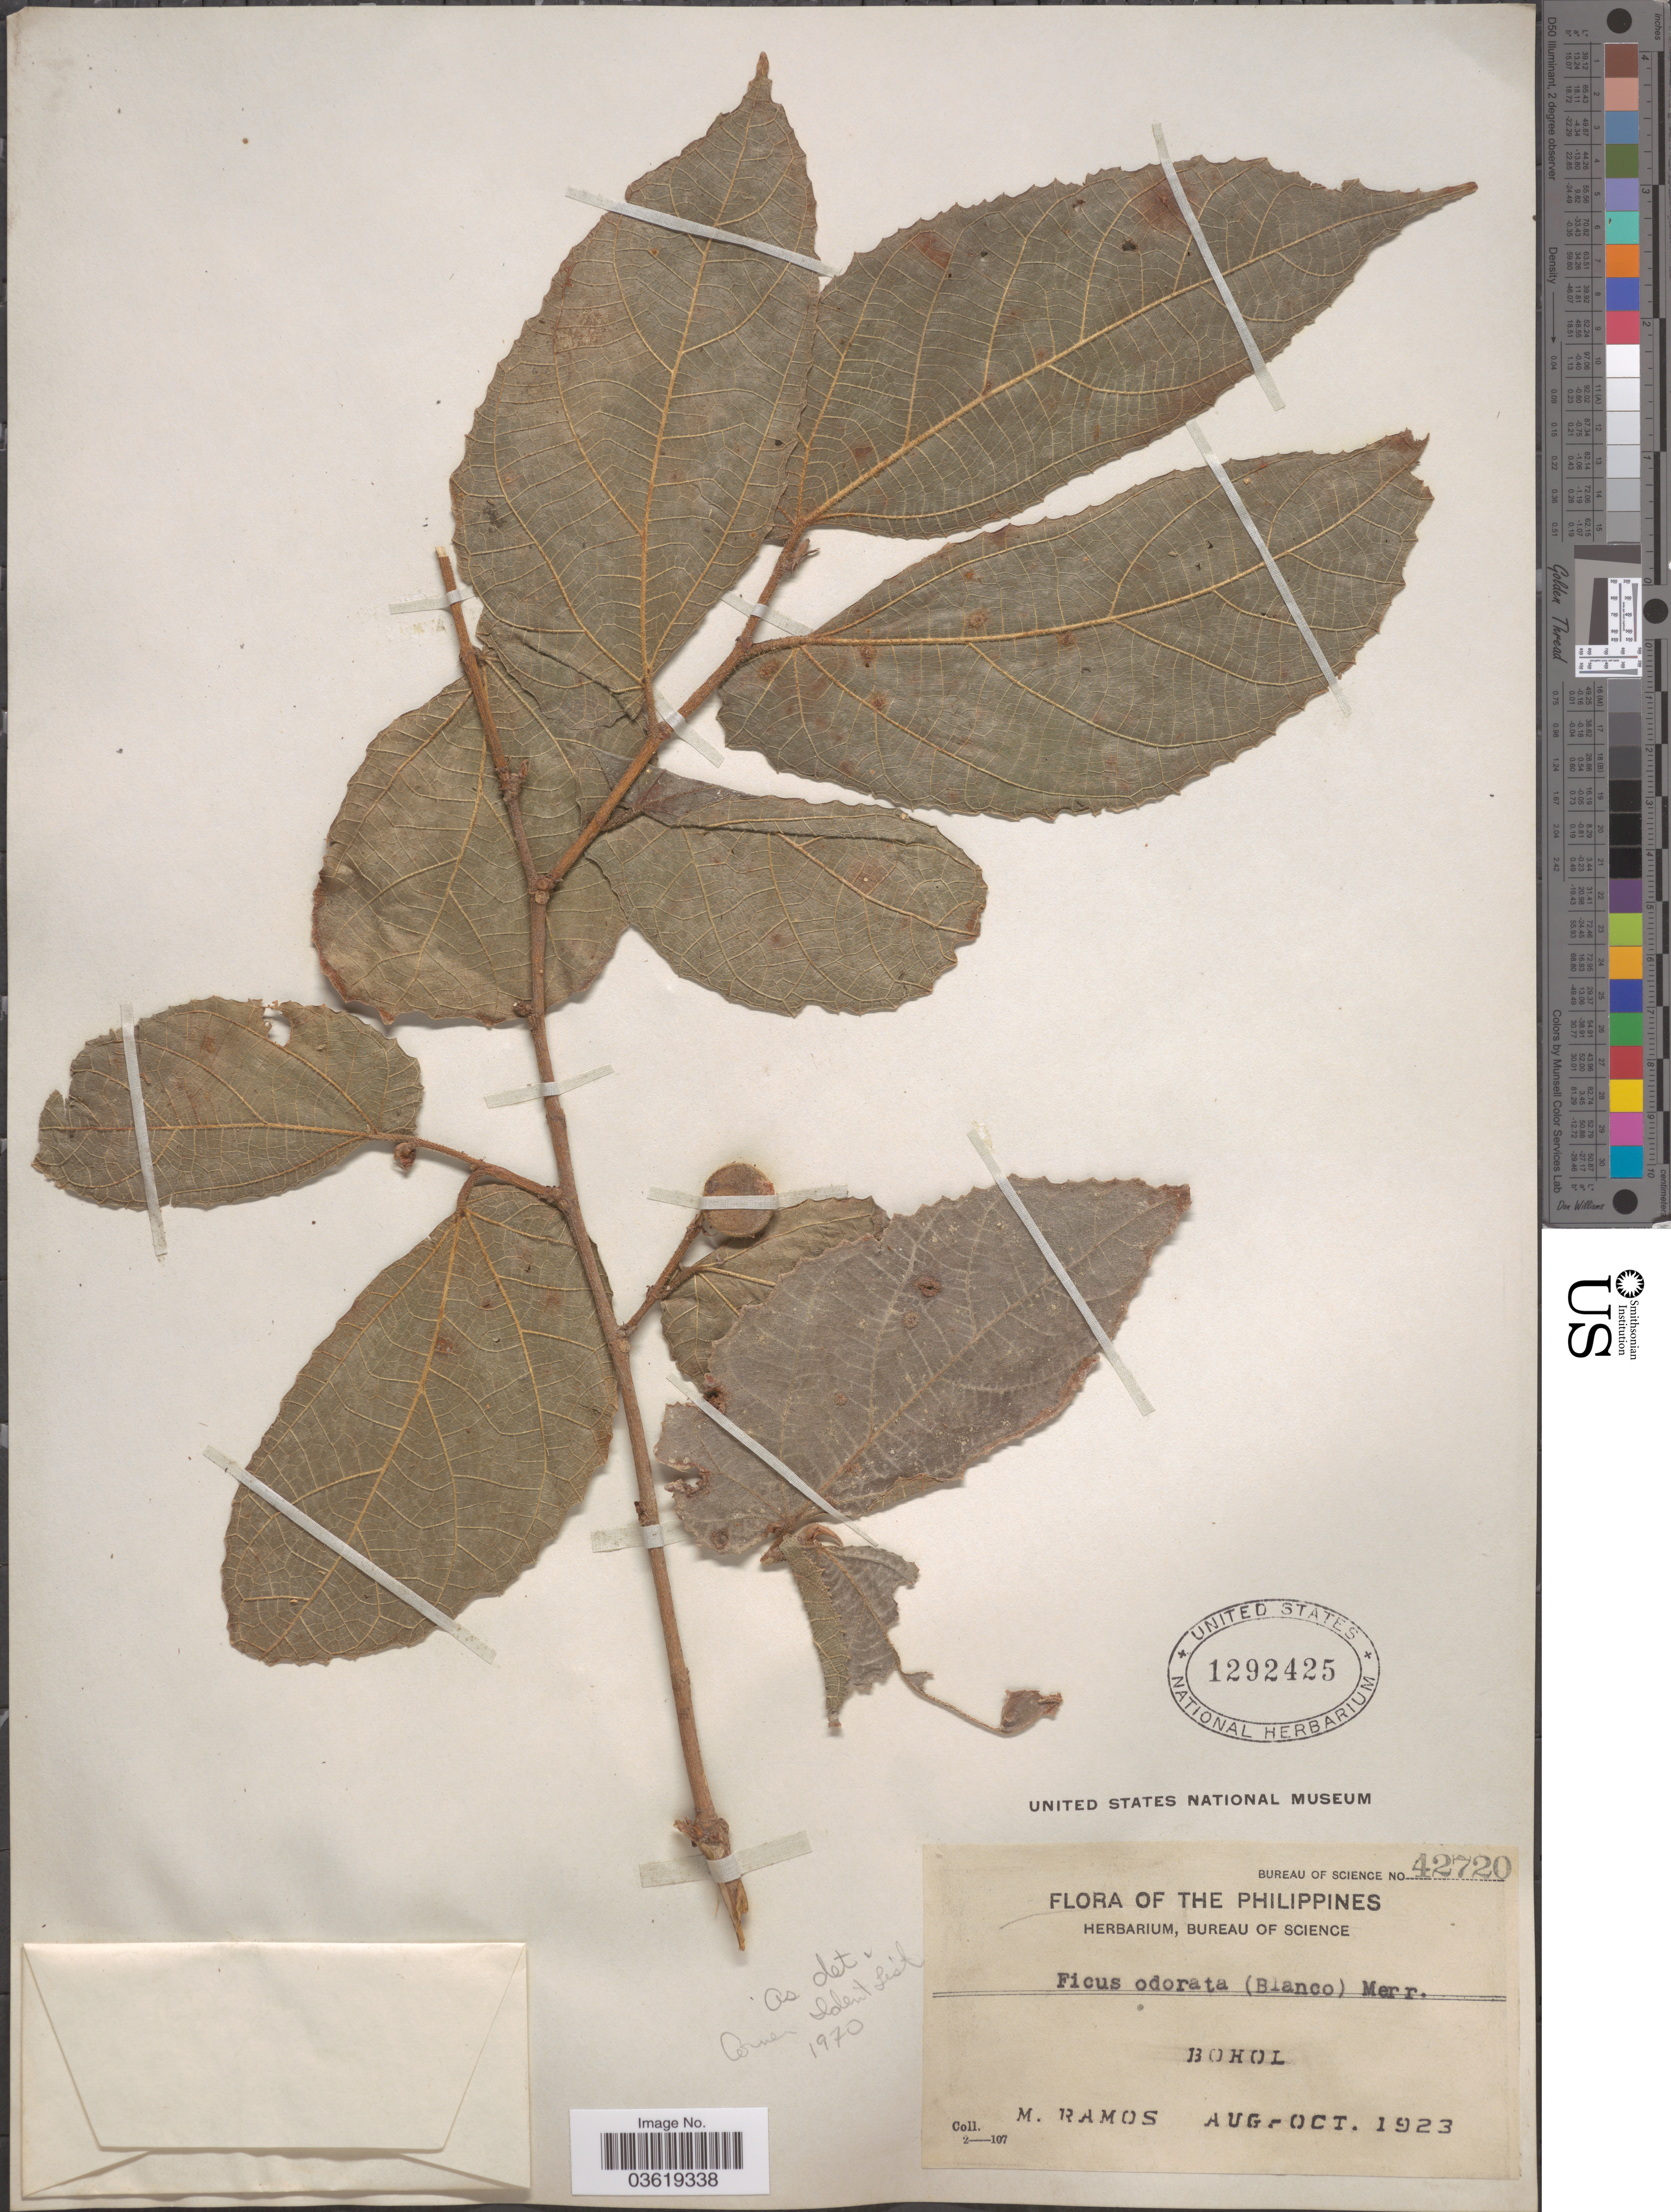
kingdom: Plantae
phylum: Tracheophyta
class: Magnoliopsida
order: Rosales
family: Moraceae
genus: Ficus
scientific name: Ficus odorata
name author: (Blanco) Merr.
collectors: M. Ramos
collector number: Bureau of Science 42720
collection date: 1923-08/1923-10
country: Philippines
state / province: Central Visayas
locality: Bohol.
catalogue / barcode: US 1292425